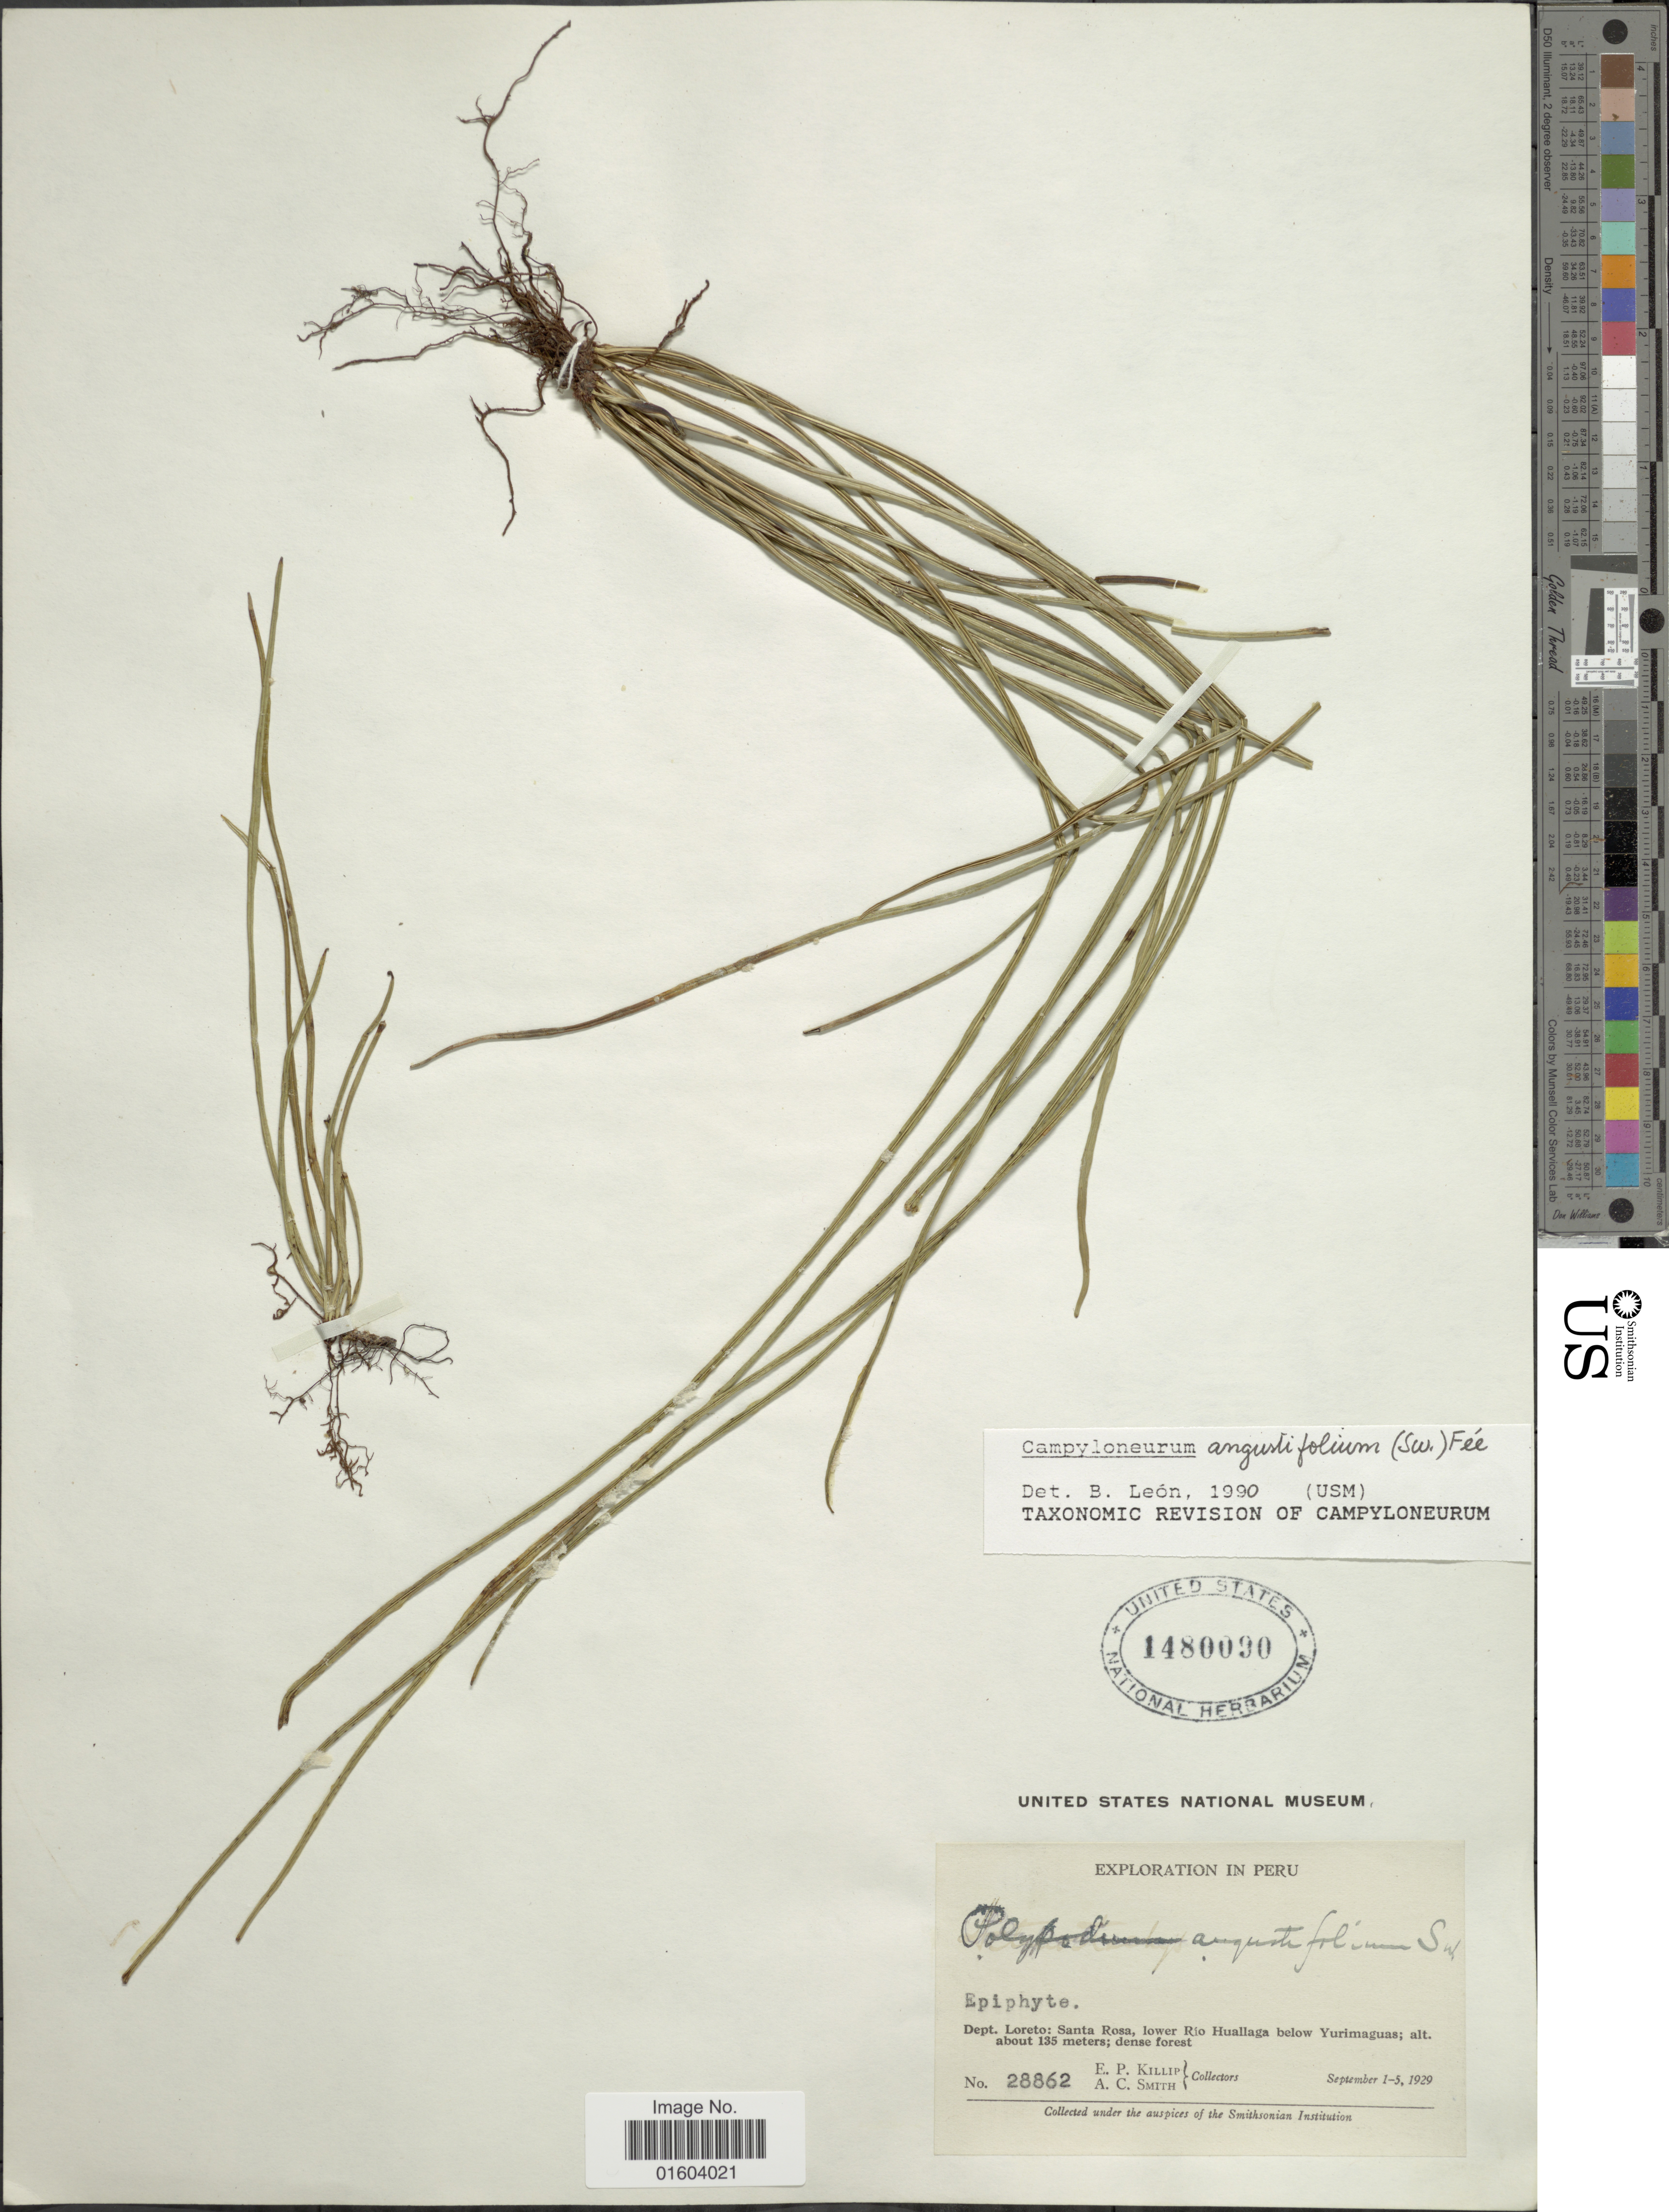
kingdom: Plantae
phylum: Tracheophyta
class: Polypodiopsida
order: Polypodiales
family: Polypodiaceae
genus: Campyloneurum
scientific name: Campyloneurum angustifolium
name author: (Sw.) Fée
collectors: E. P. Killip & A. C. Smith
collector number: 28862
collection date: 1929-09-01/1929-09-05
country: Peru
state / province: Loreto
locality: Dept. Loreto: Santa Rosa, lower Rio Huallaga below Yurimaguas.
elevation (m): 135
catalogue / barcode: US 1480090